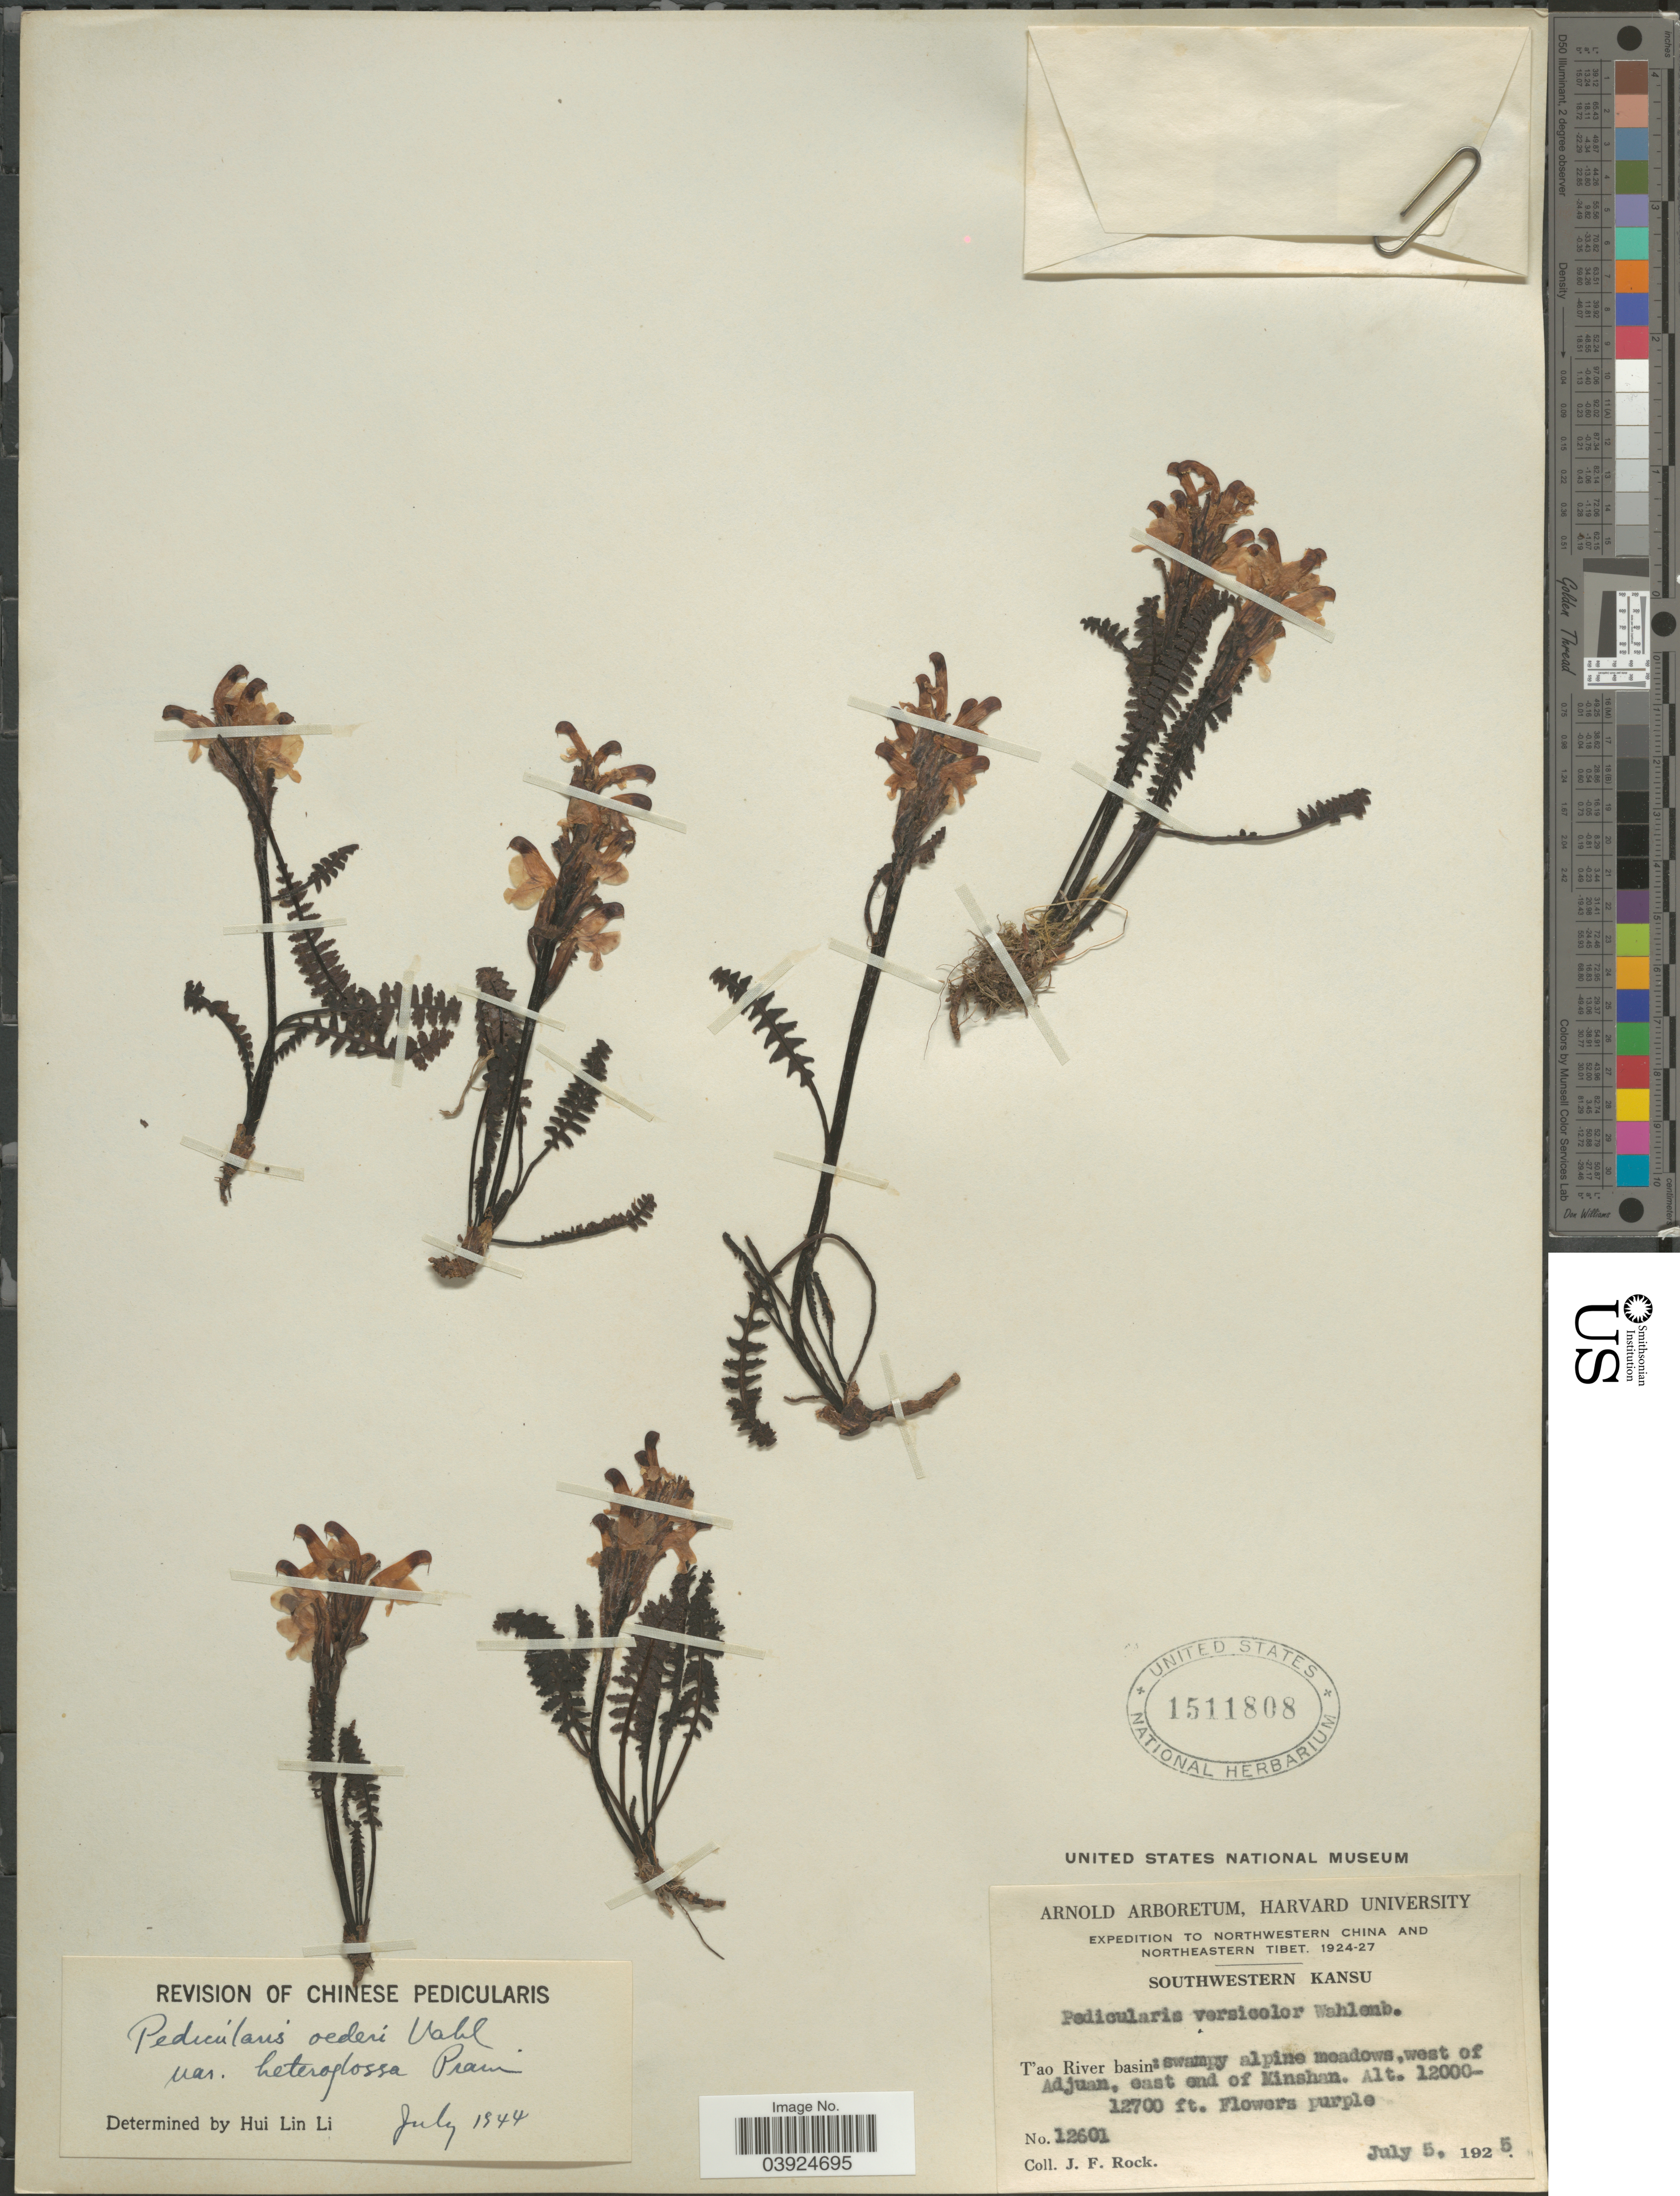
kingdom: Plantae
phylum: Tracheophyta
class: Magnoliopsida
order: Lamiales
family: Orobanchaceae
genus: Pedicularis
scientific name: Pedicularis oederi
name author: Vahl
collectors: J. Rock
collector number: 12601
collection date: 1925-07-05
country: China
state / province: Gansu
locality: Northwestern China. Southwestern Kansu. T'ao River basin: west of Adjuan, east end of Minshan.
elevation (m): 3658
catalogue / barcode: US 1511808